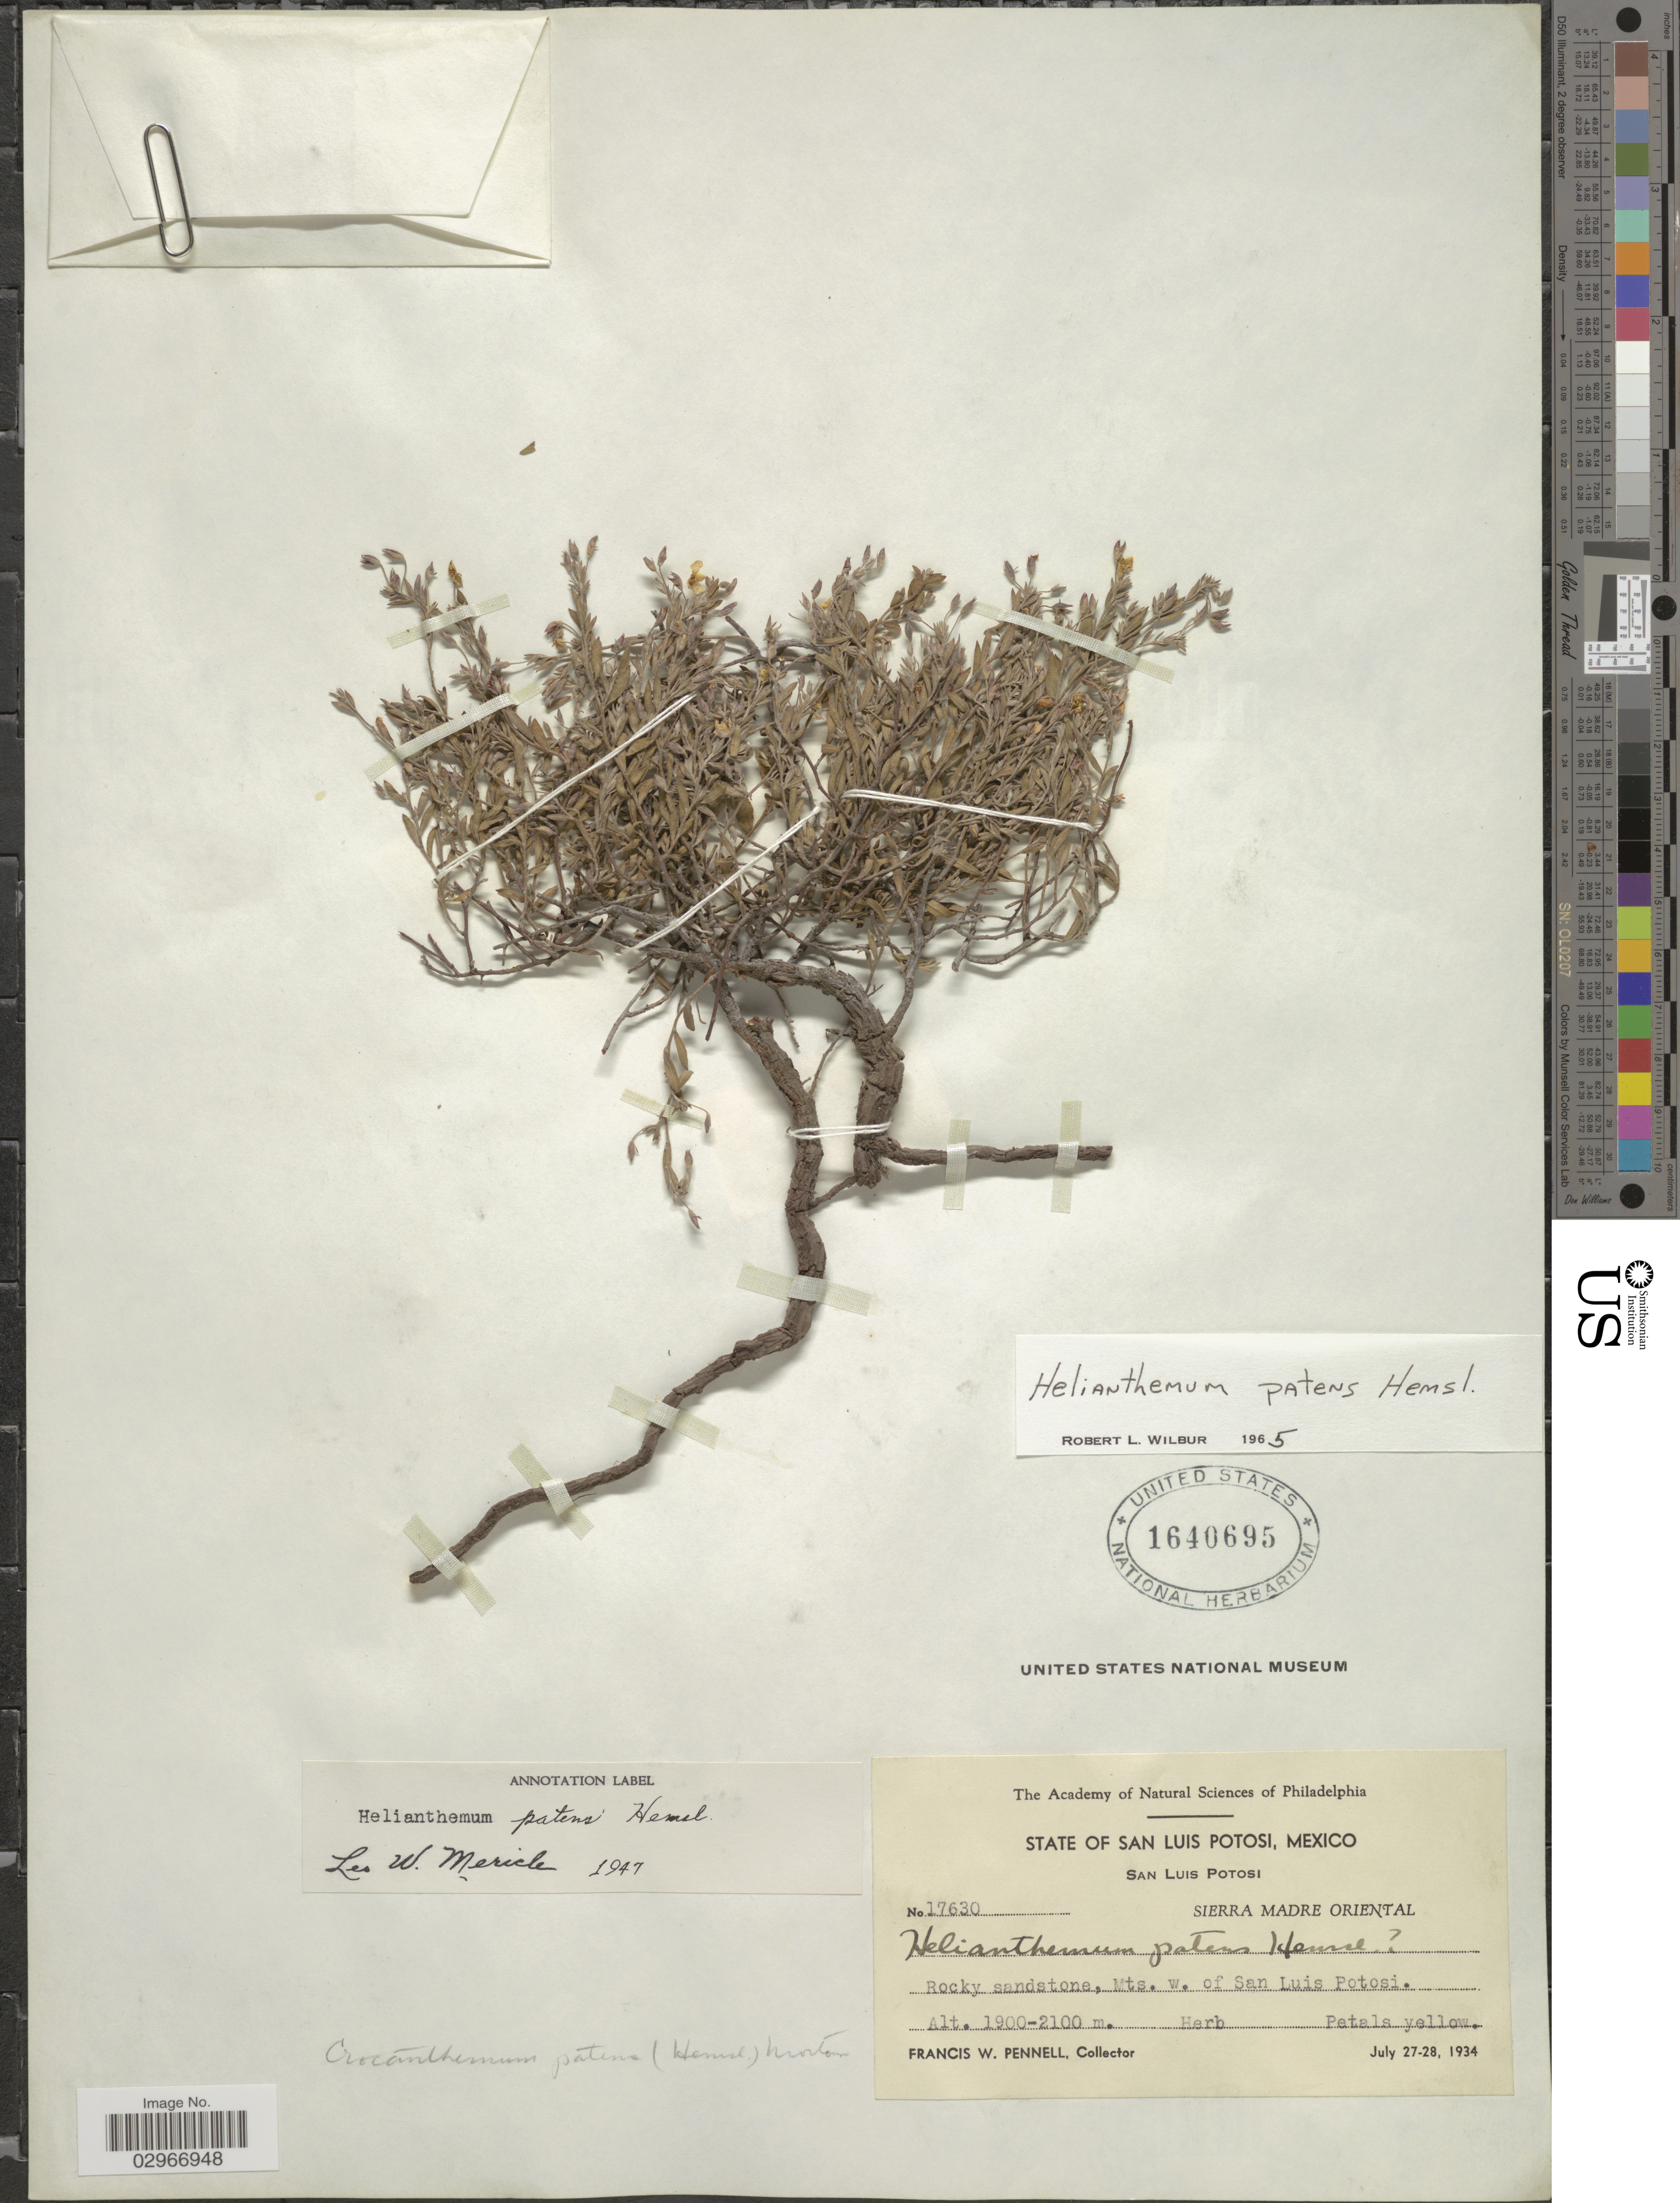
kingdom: Plantae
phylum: Tracheophyta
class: Magnoliopsida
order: Malvales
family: Cistaceae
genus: Helianthemum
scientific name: Helianthemum patens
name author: Hemsl.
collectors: F. W. Pennell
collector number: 17630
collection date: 1934-07-27/1934-07-28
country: Mexico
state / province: San Luis Potosí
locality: Sierra Madre Oriental. Mts. w. of San Luis Potosi.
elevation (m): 1900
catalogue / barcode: US 1640695